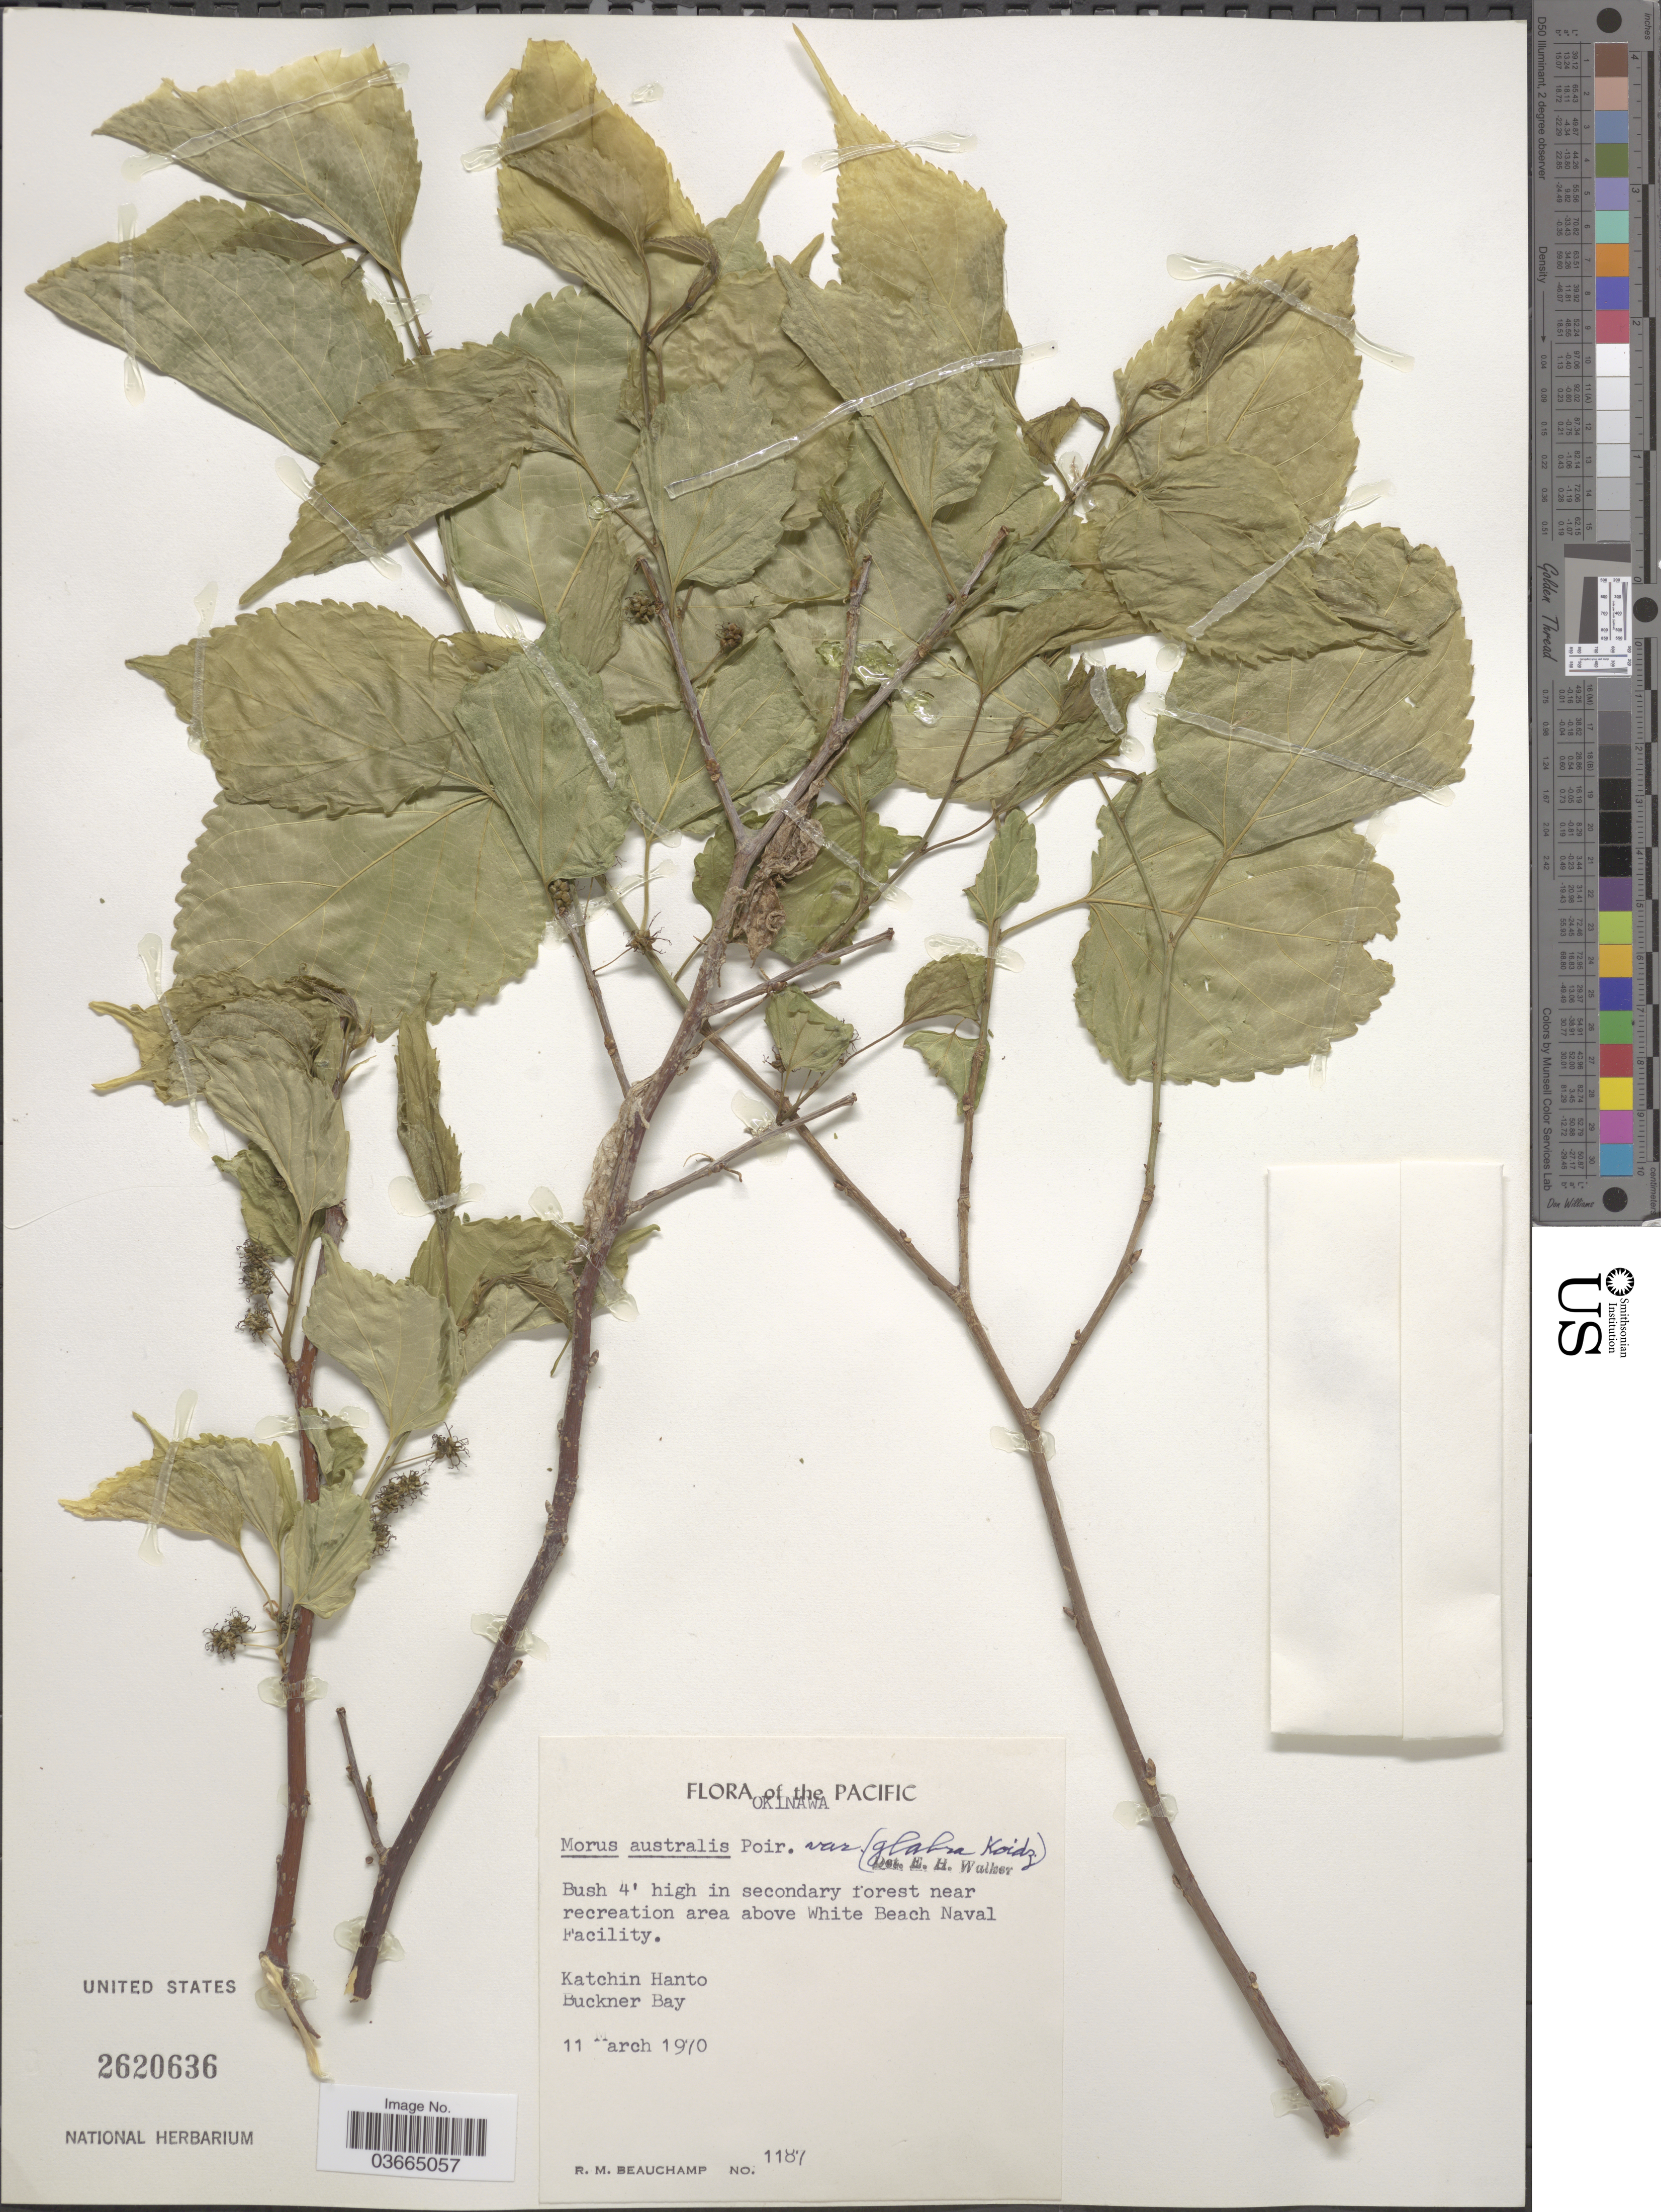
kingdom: Plantae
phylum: Tracheophyta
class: Magnoliopsida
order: Rosales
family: Moraceae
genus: Morus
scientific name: Morus australis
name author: Poir.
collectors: R. Beauchamp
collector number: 1187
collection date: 1970-03-11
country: Japan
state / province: Okinawa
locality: The Pacific. Near recreation area above White Beach Naval Facility. Katchin Hanto. Buckner Bay.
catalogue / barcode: US 2620636